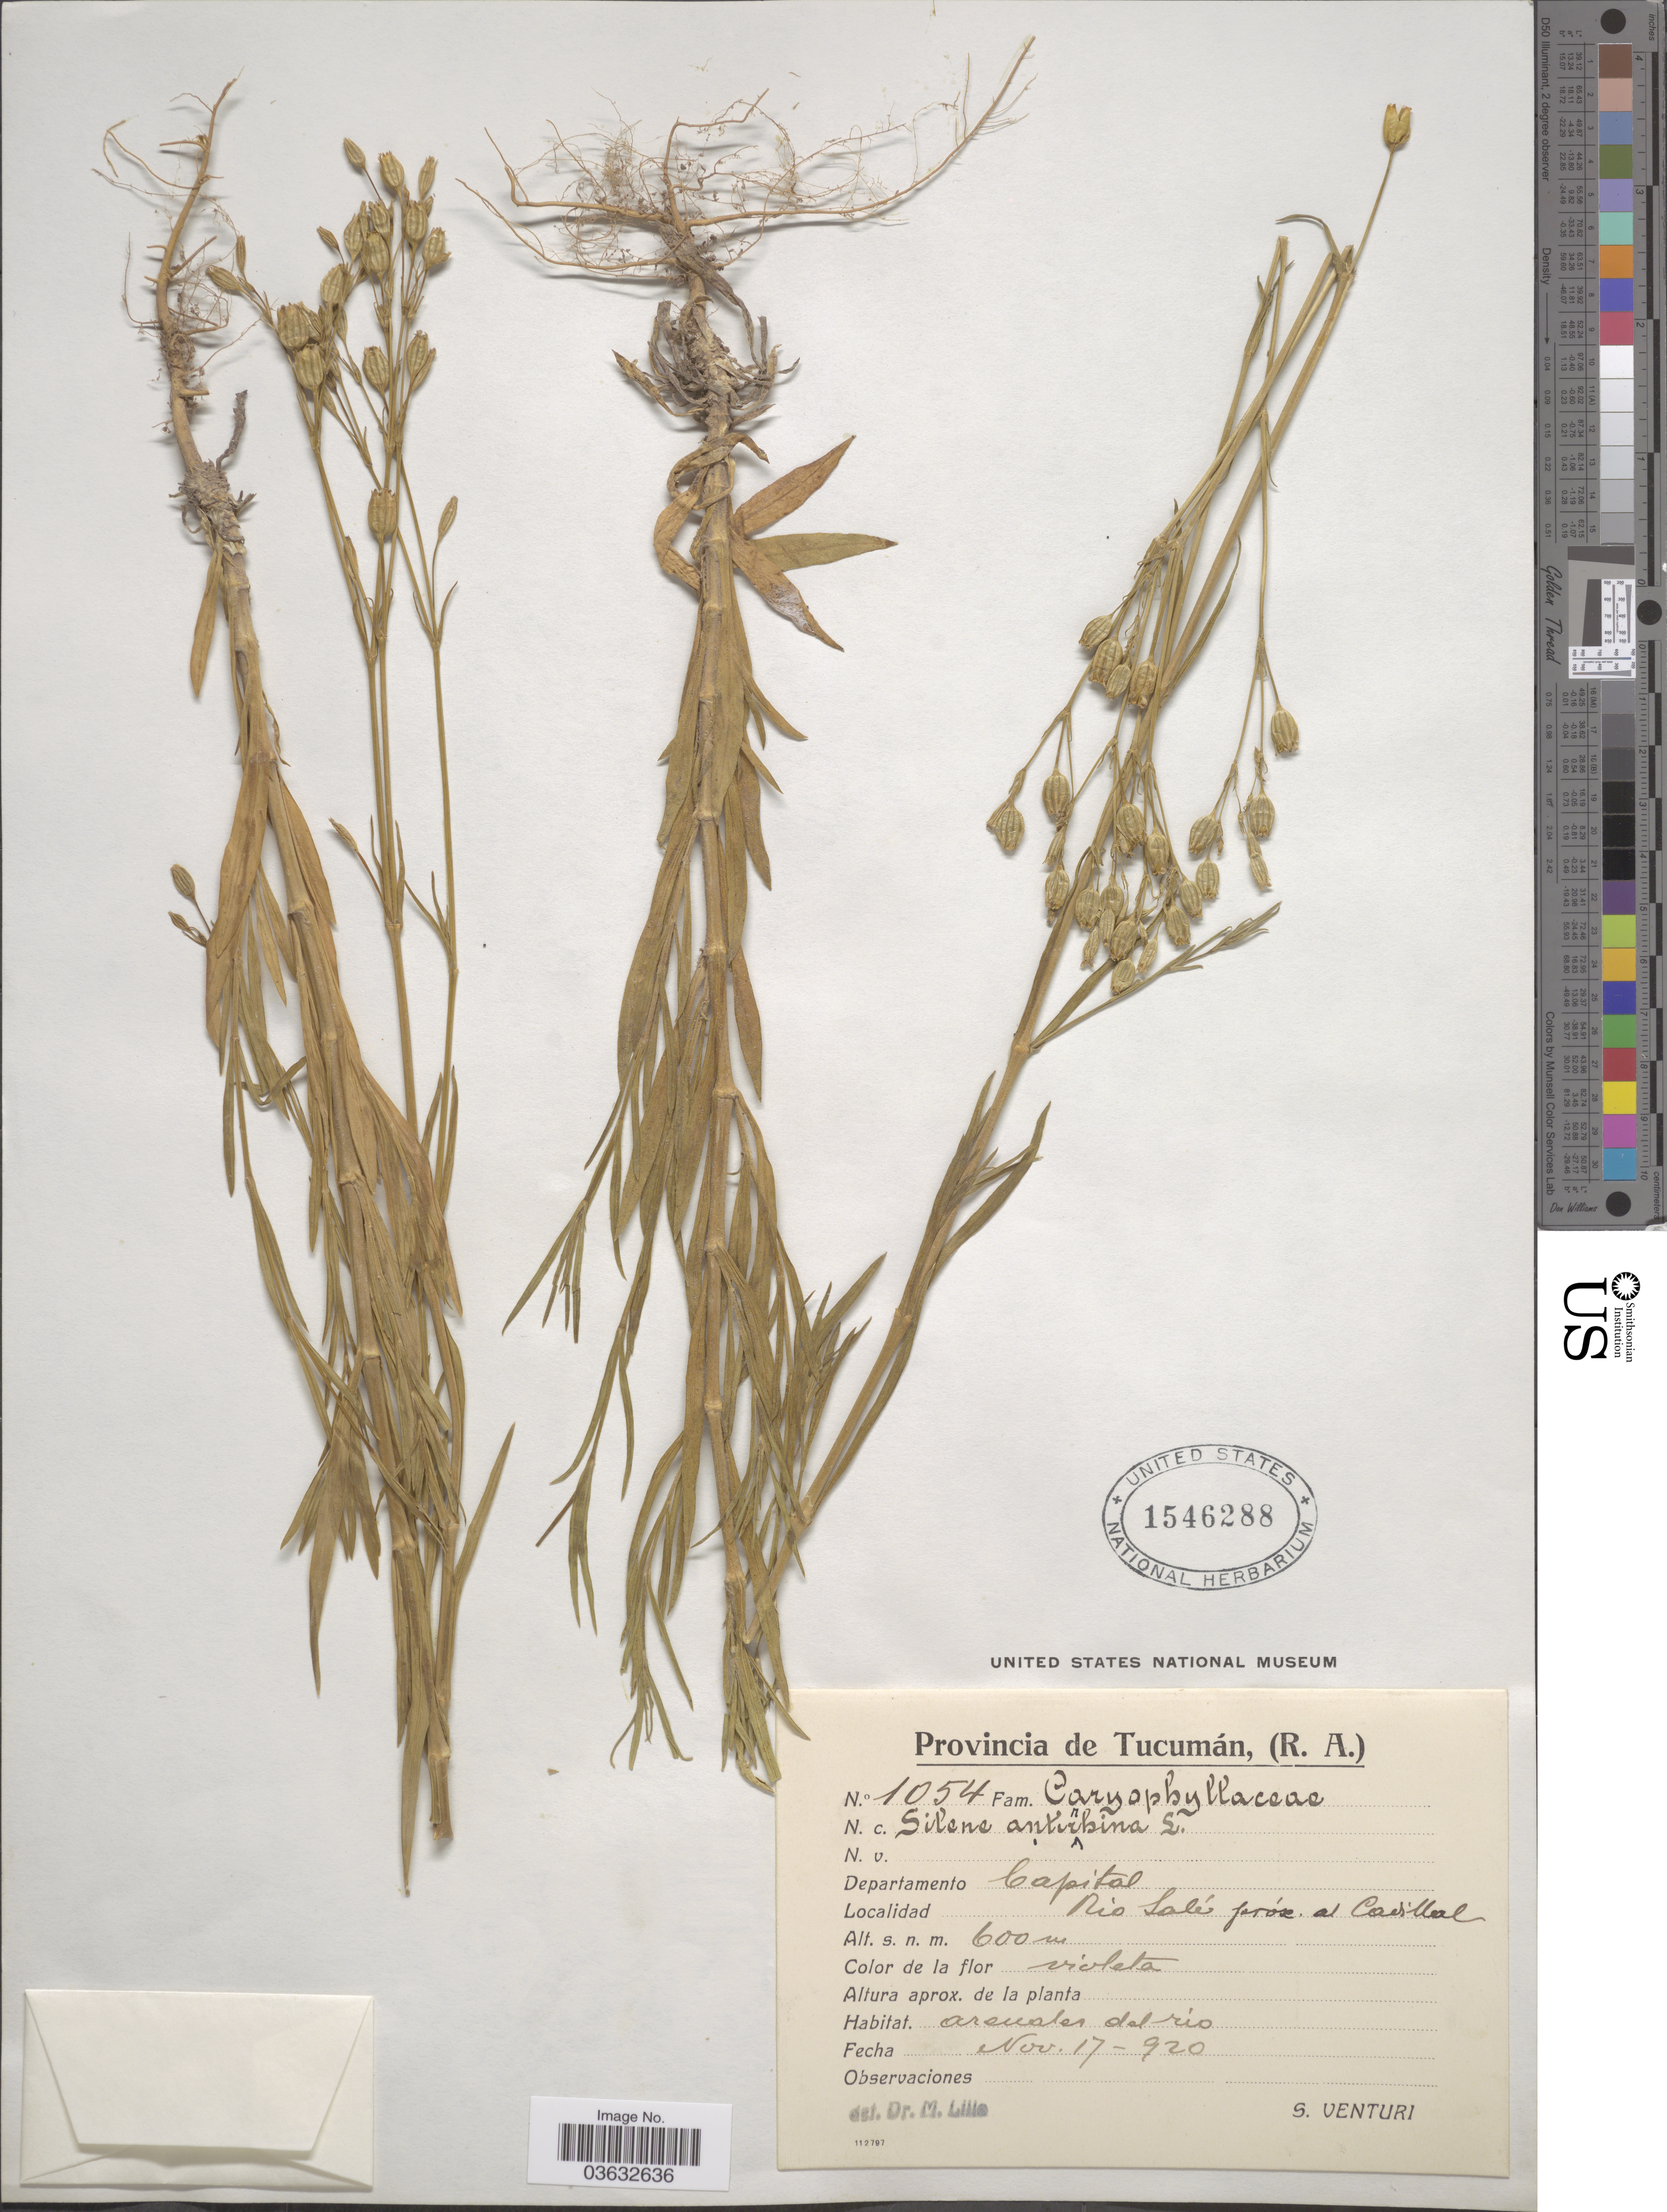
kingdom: Plantae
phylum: Tracheophyta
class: Magnoliopsida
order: Caryophyllales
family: Caryophyllaceae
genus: Silene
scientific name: Silene antirrhina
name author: L.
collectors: S. Venturi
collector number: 1054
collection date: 1920-11-17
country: Argentina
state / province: Tucuman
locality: Departamento Capital. Rio Salé próx al Cadillal.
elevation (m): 600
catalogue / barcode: US 1546288